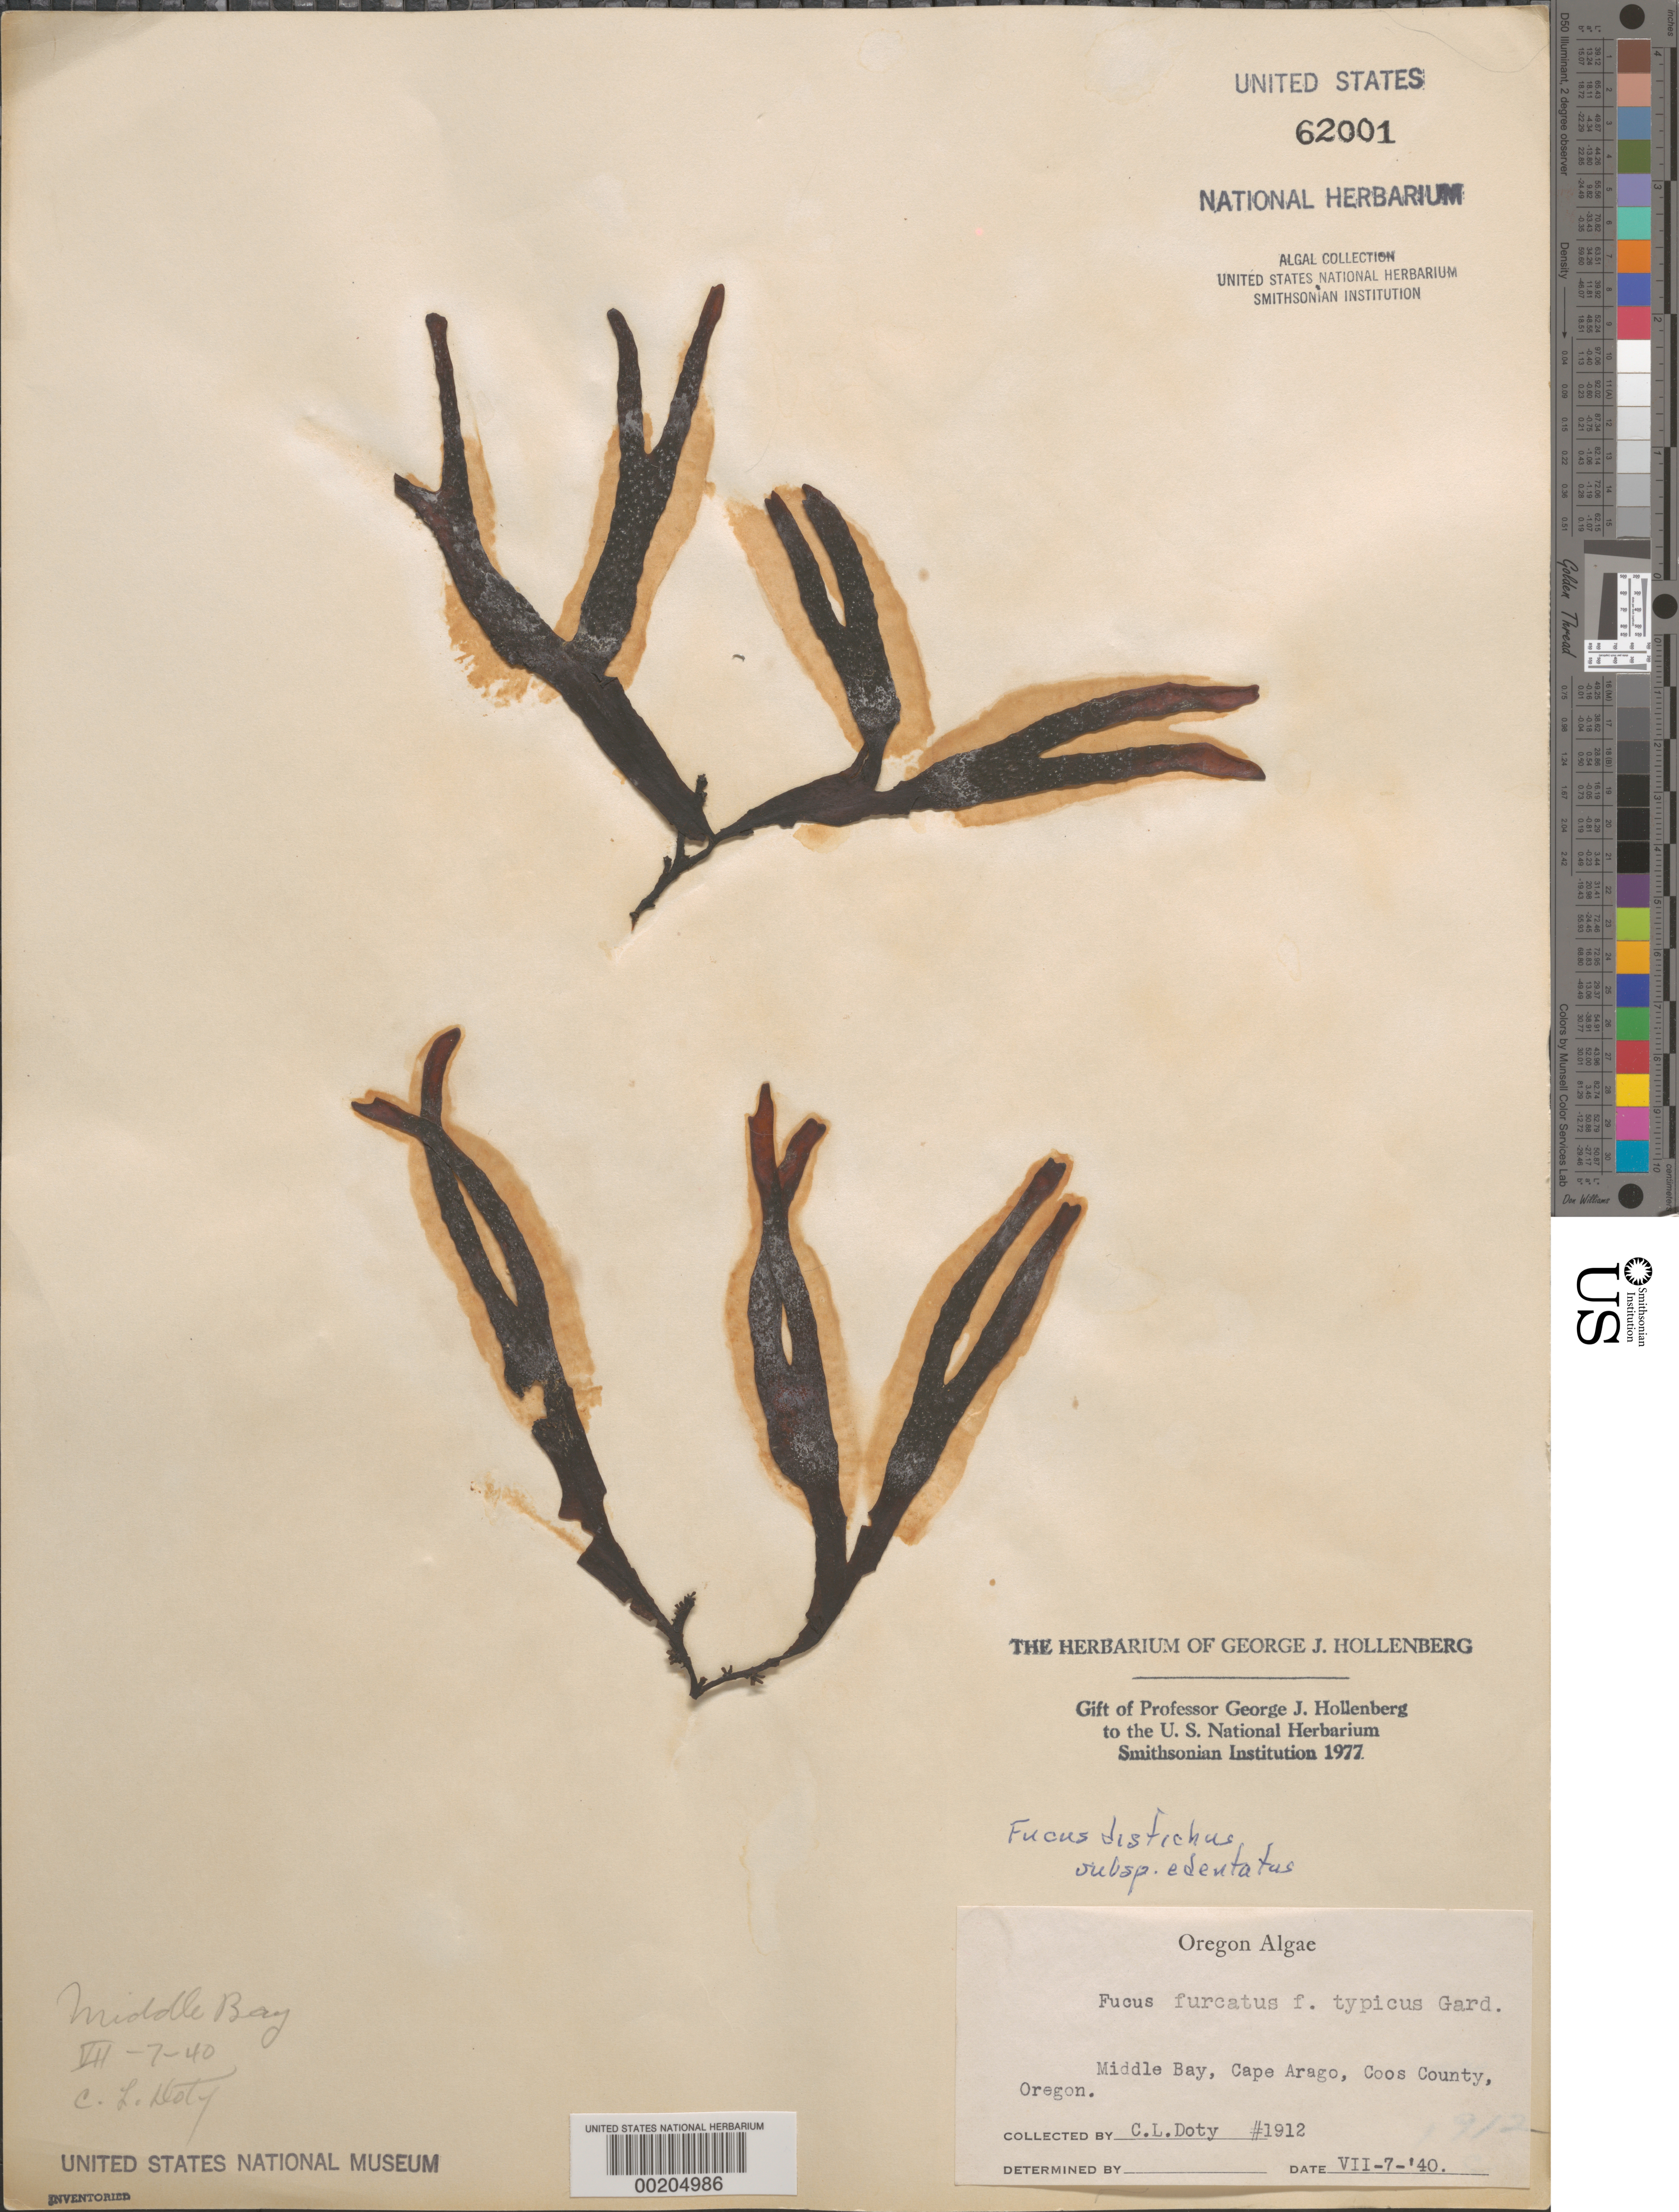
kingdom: Chromista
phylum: Ochrophyta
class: Phaeophyceae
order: Fucales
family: Fucaceae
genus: Fucus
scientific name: Fucus distichus subsp. edentatus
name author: (Bach. Pyl.) H.T. Powell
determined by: Hollenberg, George J.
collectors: C. L. Doty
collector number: MSD 1912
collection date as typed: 07 Jul 1940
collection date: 1940-07-07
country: United States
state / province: Oregon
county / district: Coos County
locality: Middle Bay, Cape Arago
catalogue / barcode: US 62001